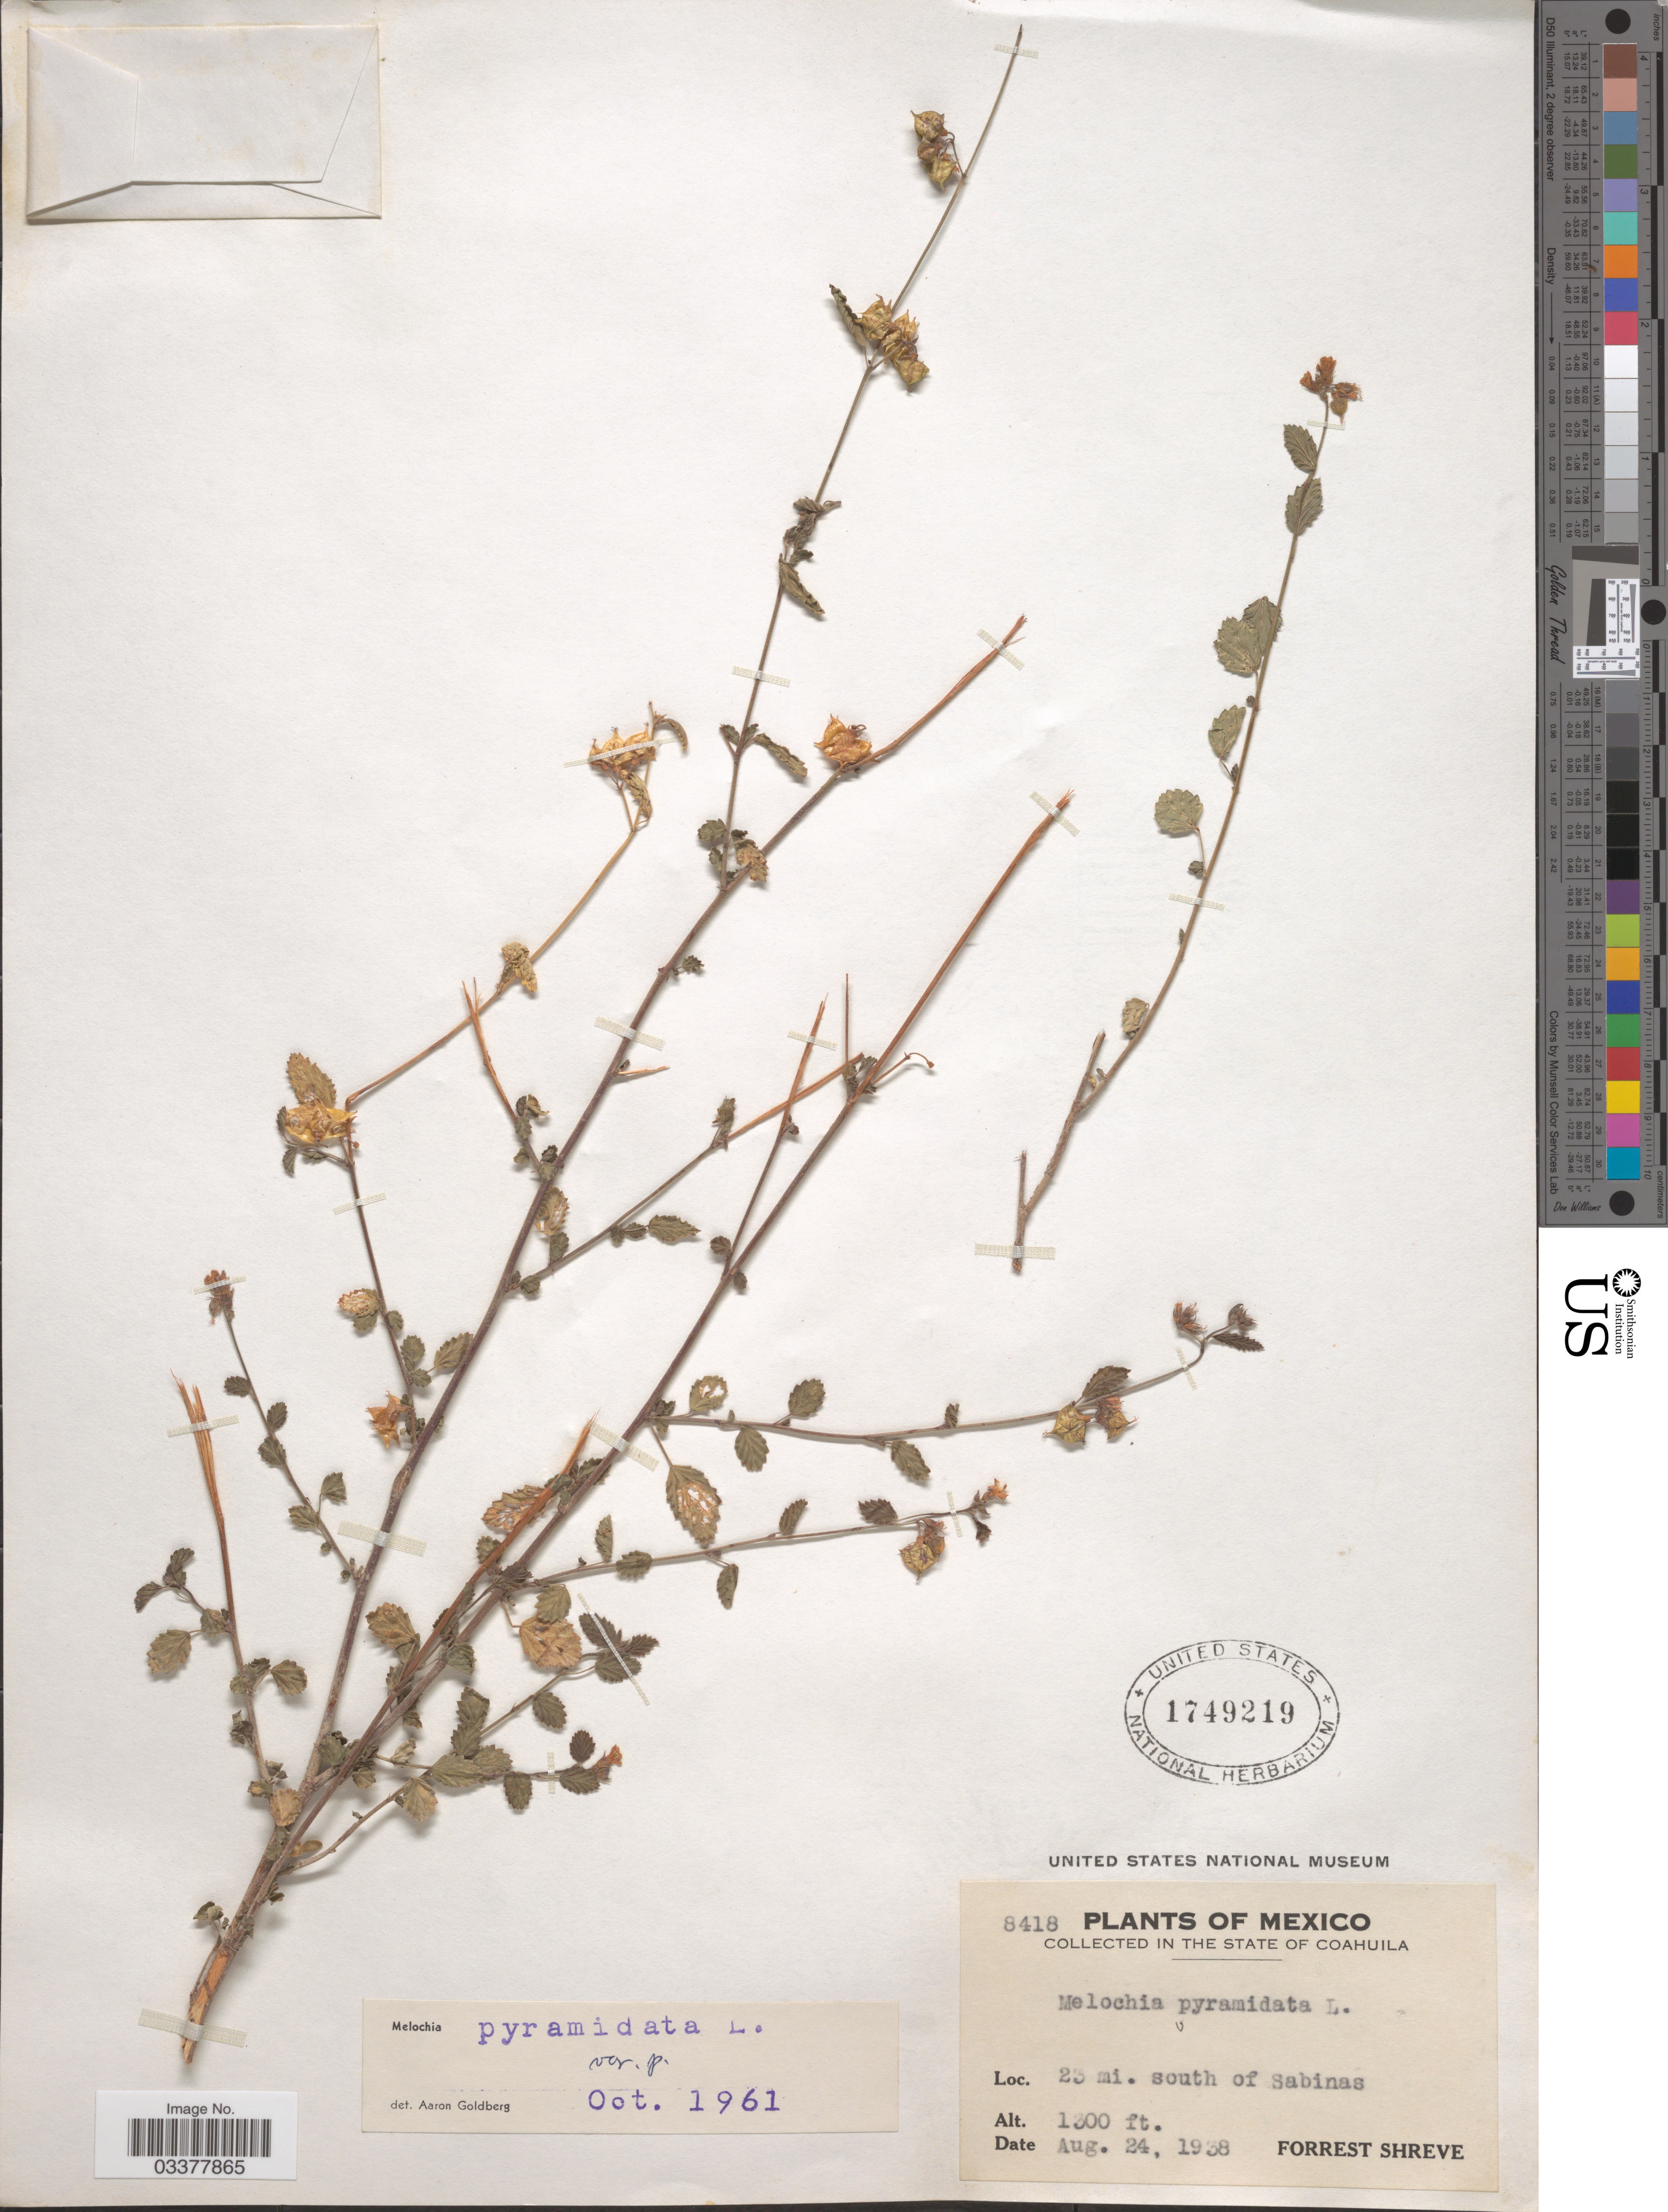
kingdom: Plantae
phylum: Tracheophyta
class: Magnoliopsida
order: Malvales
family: Malvaceae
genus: Melochia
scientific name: Melochia pyramidata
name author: L.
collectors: F. Shreve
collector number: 8418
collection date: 1938-08-24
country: Mexico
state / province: Coahuila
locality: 23 mi. south of Sabinas.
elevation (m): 396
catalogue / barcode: US 1749219